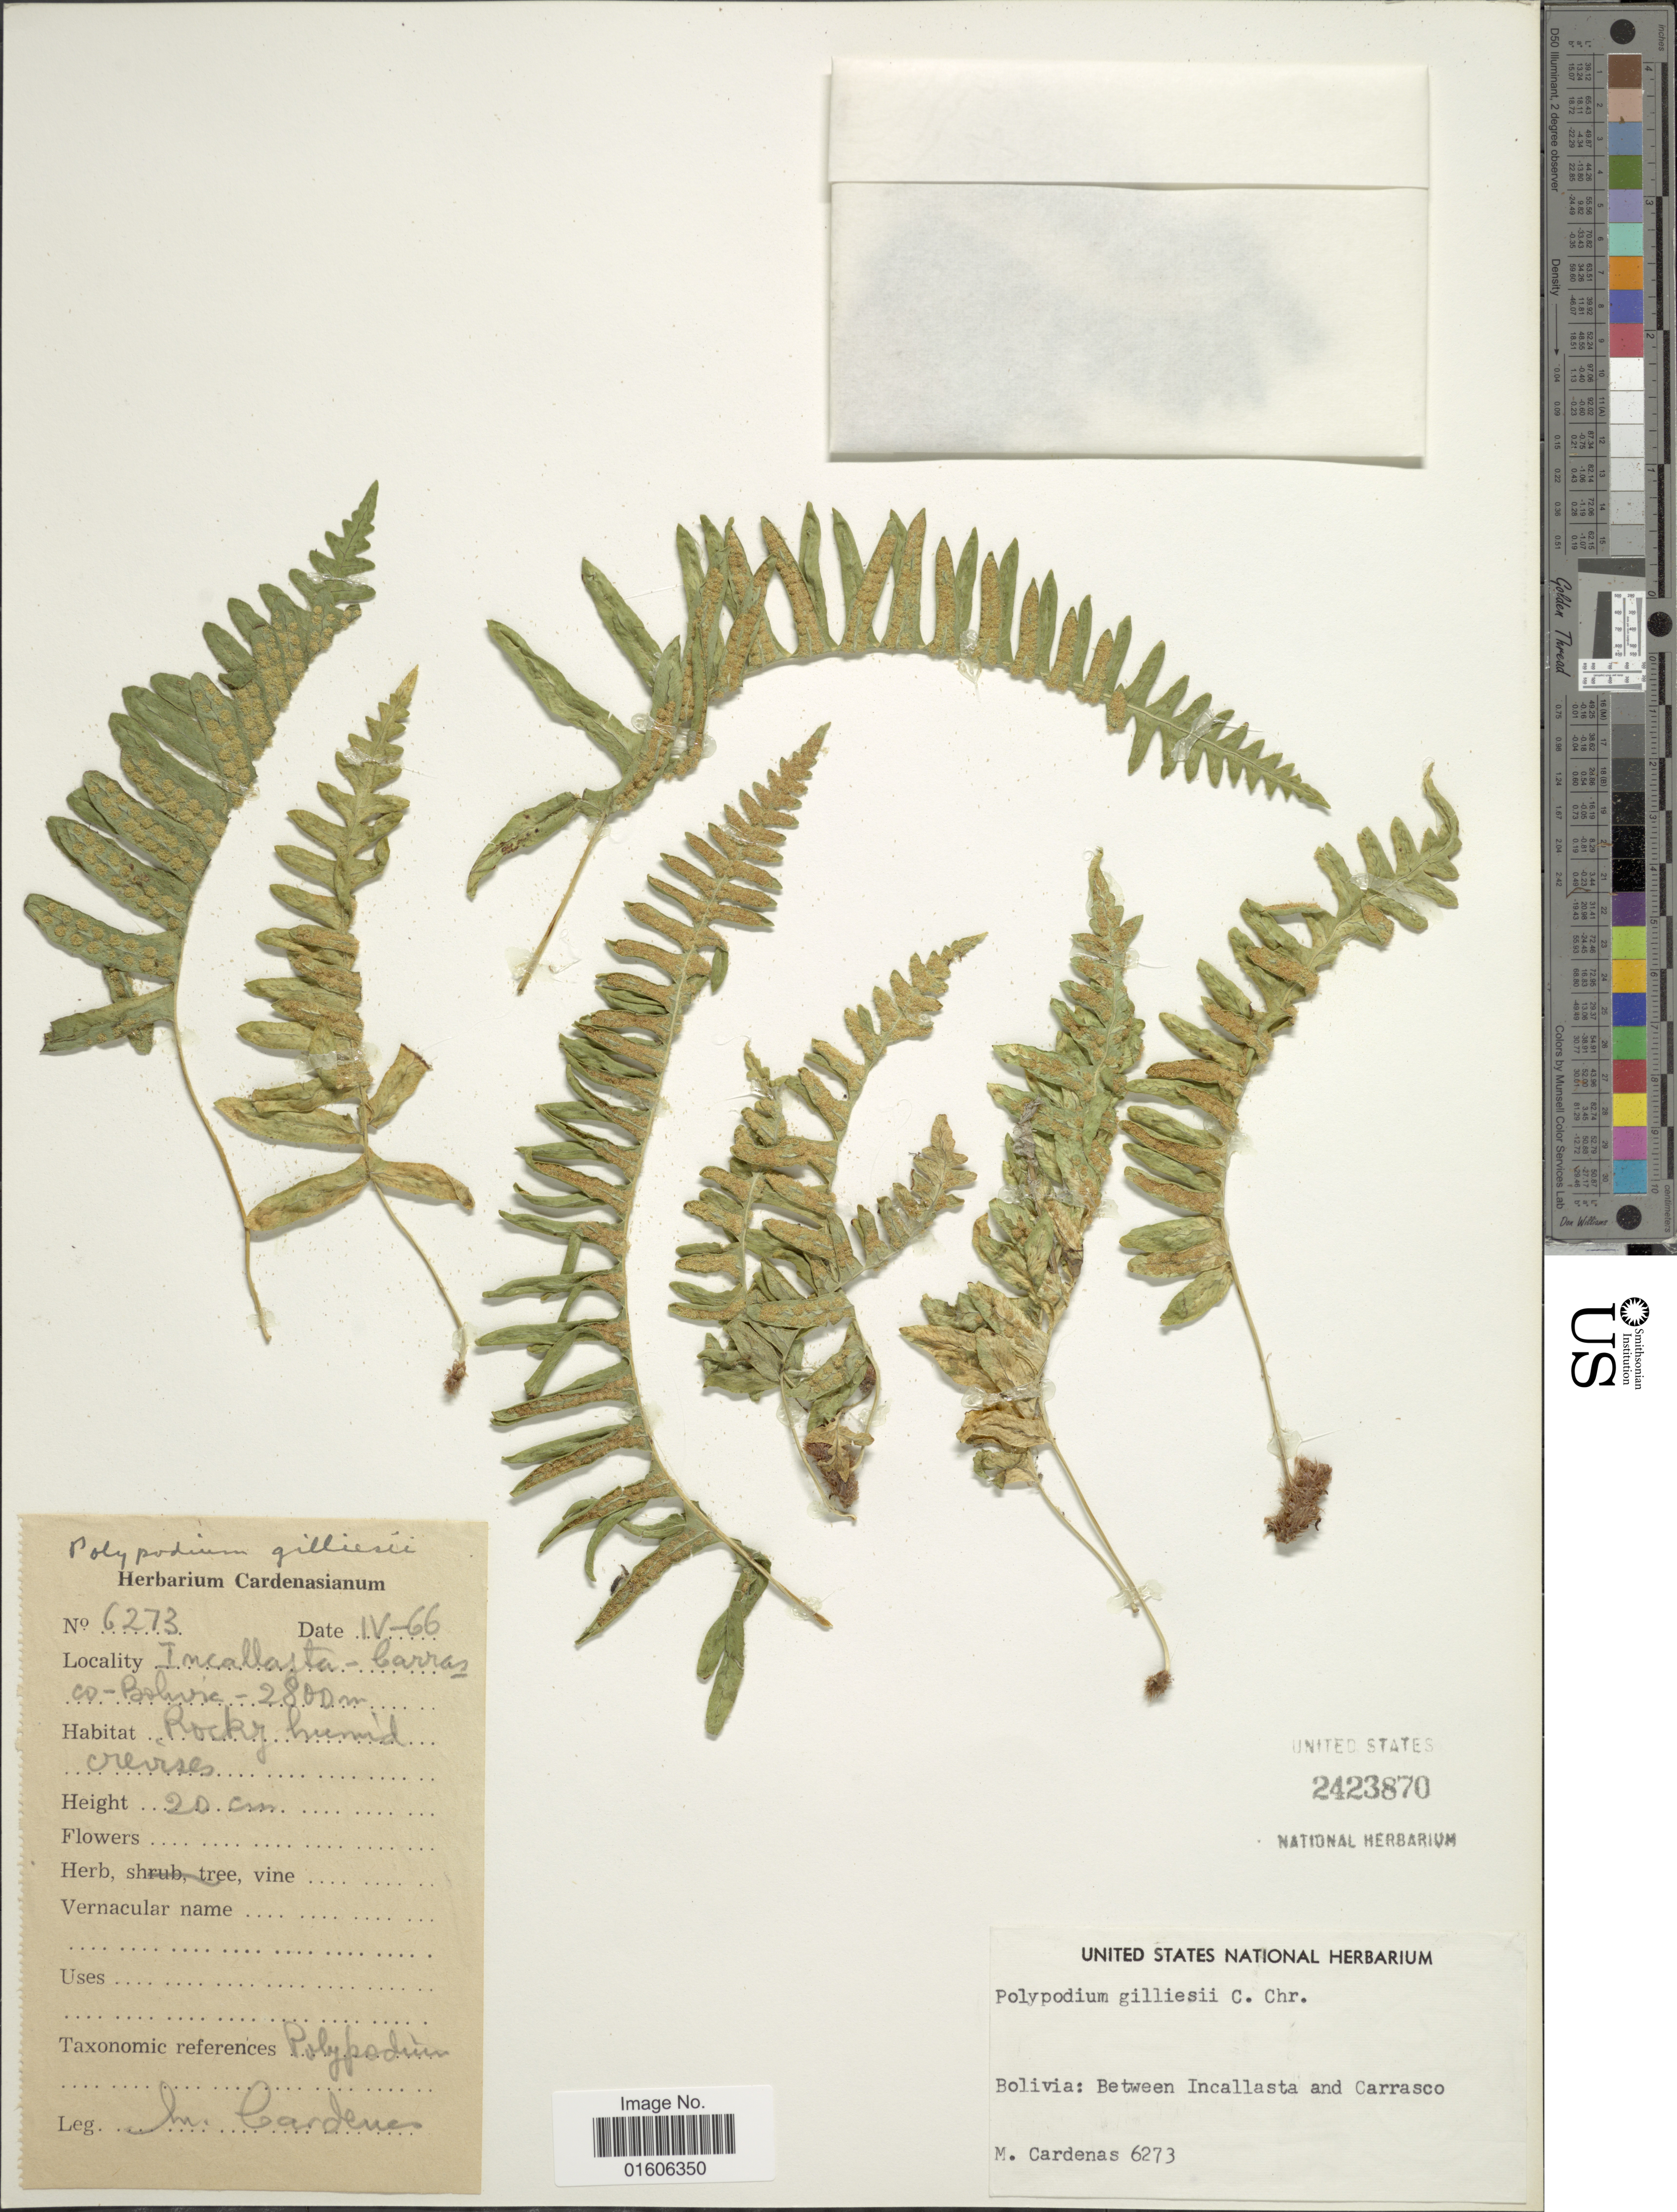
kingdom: Plantae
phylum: Tracheophyta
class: Polypodiopsida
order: Polypodiales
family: Polypodiaceae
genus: Serpocaulon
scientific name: Serpocaulon gilliesii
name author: (C. Chr.) A.R. Sm.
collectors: M. Cárdenas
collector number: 6273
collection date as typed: Transcribed d/m/y: /4/66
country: Bolivia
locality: Between Incallasta and Carrasco.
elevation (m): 2800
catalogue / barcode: US 2423870